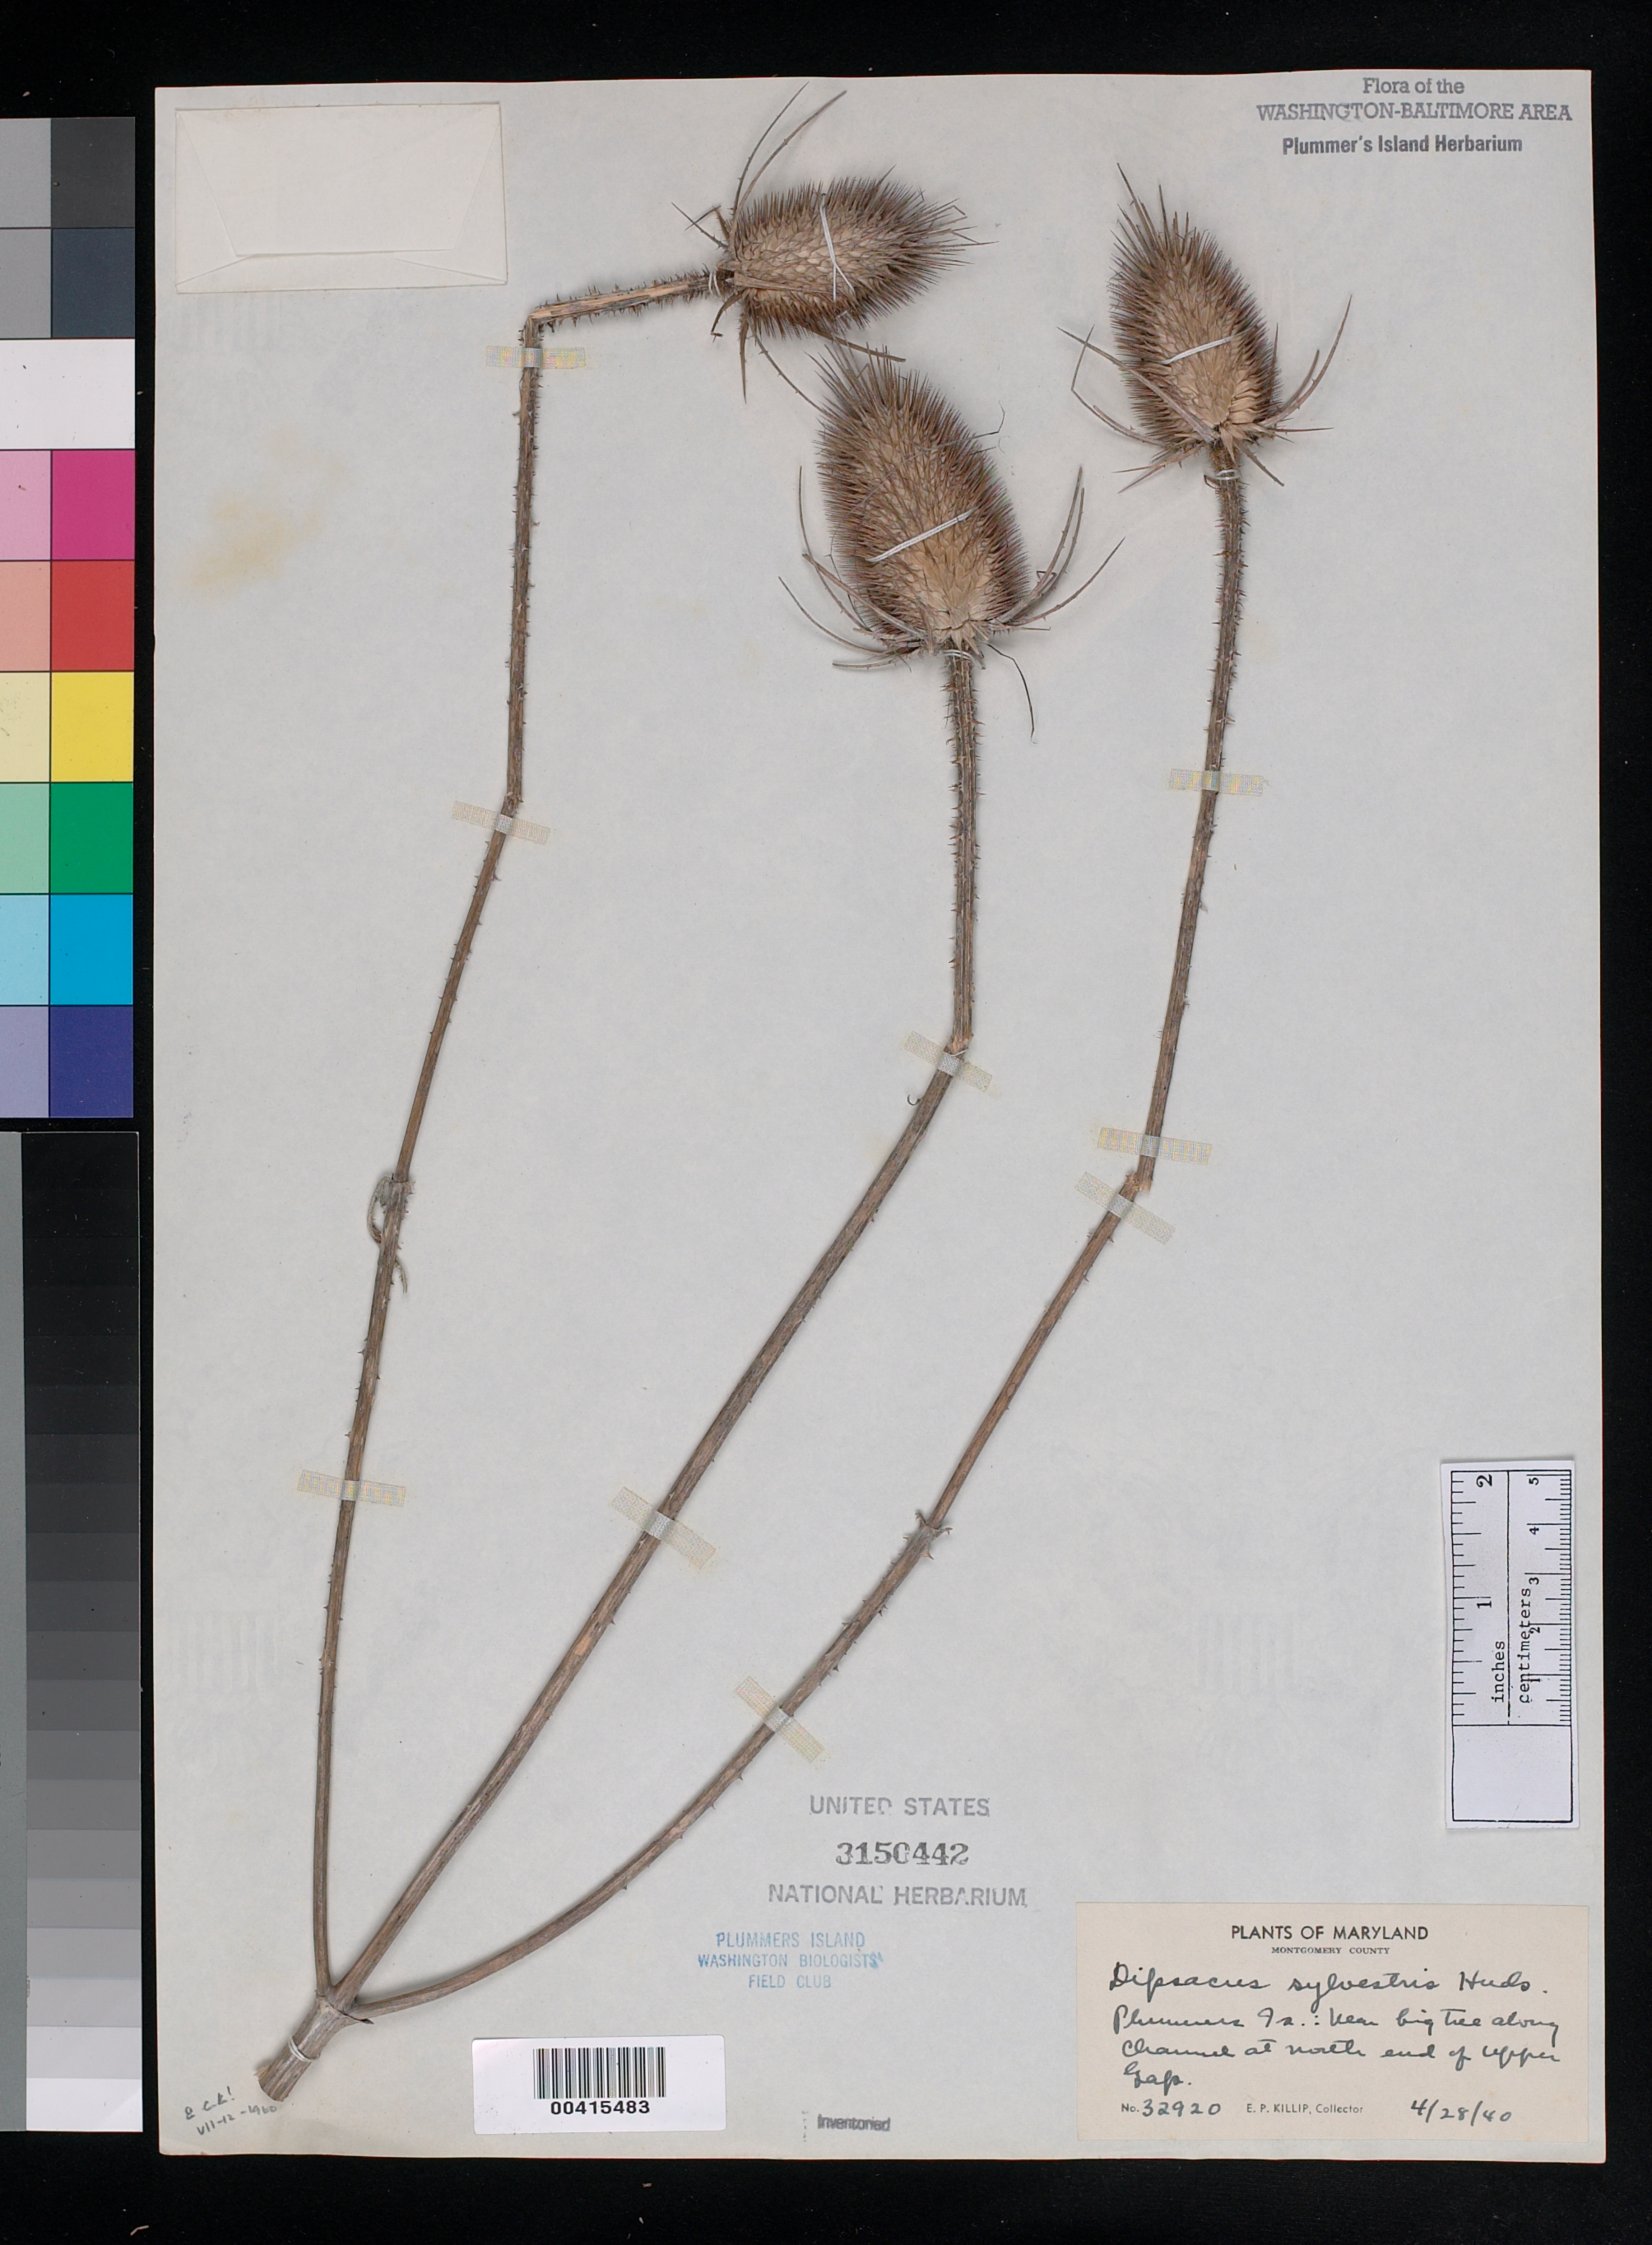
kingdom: Plantae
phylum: Tracheophyta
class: Magnoliopsida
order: Dipsacales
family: Caprifoliaceae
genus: Dipsacus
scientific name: Dipsacus sylvestris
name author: Huds.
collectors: E. P. Killip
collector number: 32920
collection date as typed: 29 Apr 1940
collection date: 1940-04-29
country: United States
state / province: Maryland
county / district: Montgomery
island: Plummers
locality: Plummer's Island; near Big Tree along channel at north end of Upper Gap C. & O. Canal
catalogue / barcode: US 3150442